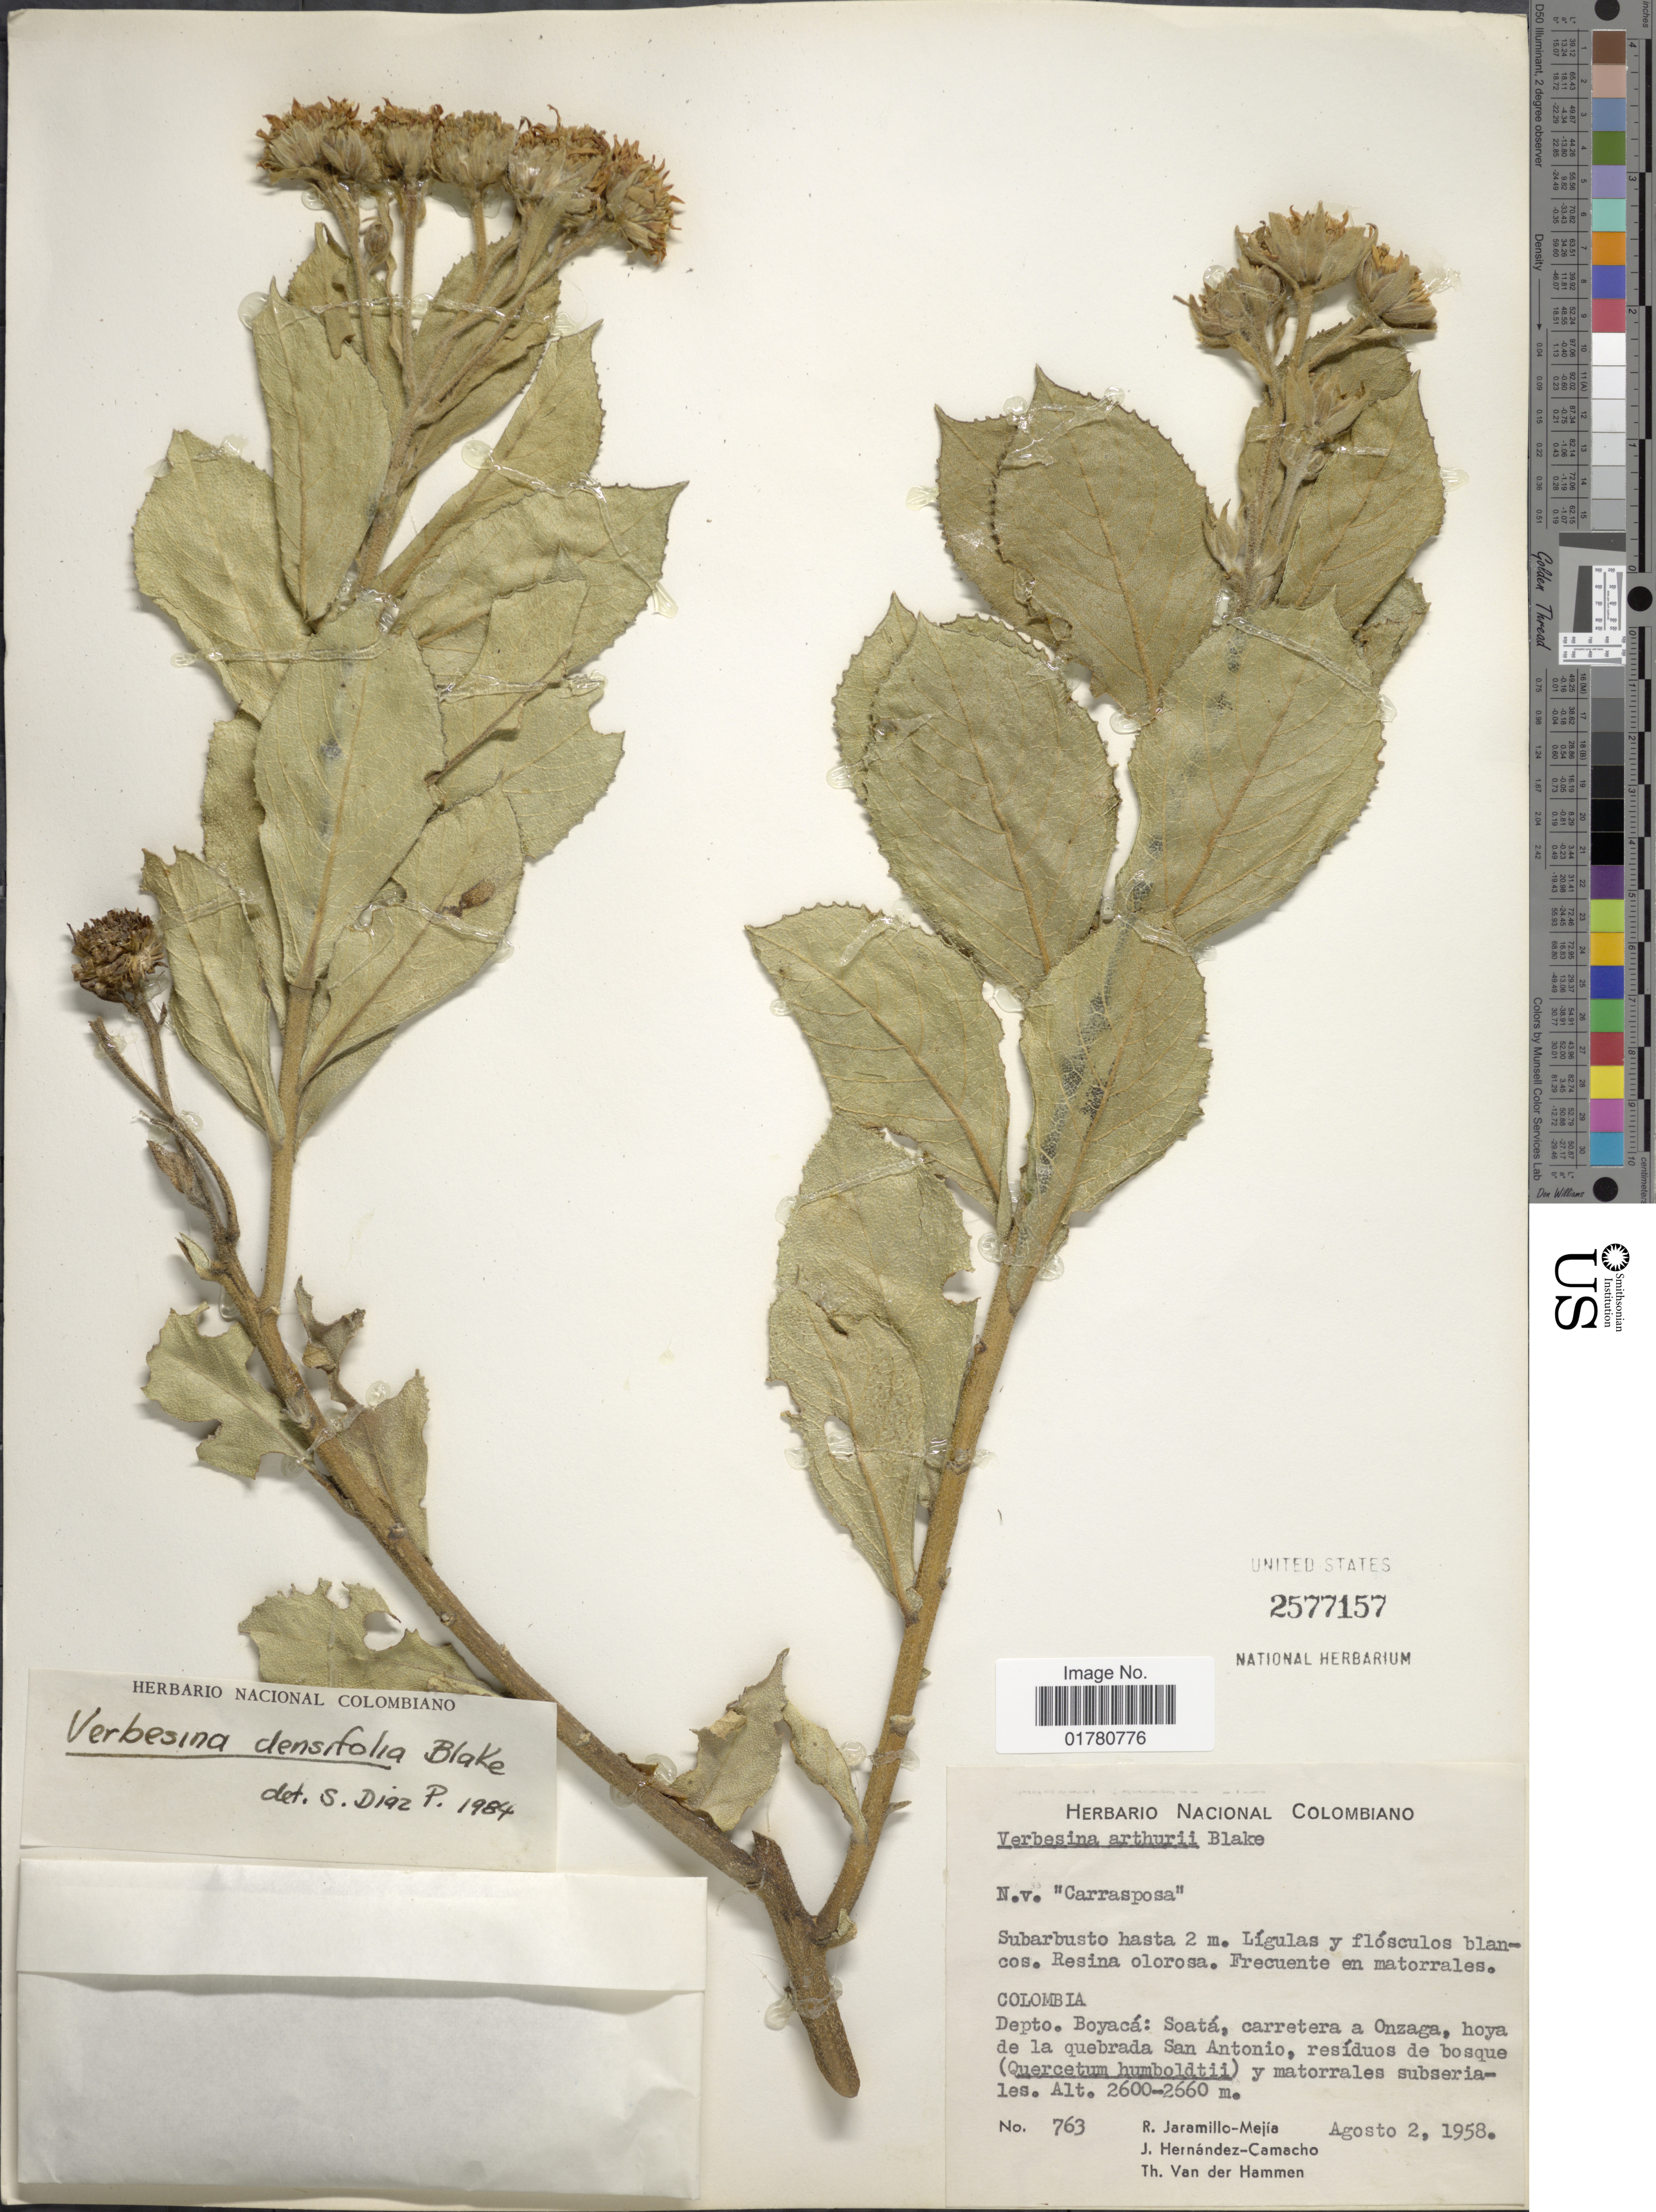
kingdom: Plantae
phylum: Tracheophyta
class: Magnoliopsida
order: Asterales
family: Asteraceae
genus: Verbesina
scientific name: Verbesina densifolia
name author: S.F. Blake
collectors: R. Jaramillo M., J. Hernandez Camacho & T. Hammen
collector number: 763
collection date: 1958-08-02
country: Colombia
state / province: Boyacá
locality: Depto Boyacá: Soatá, carretera a Onzaga, hoya de la quebrada San Antonio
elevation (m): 2600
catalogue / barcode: US 2577157